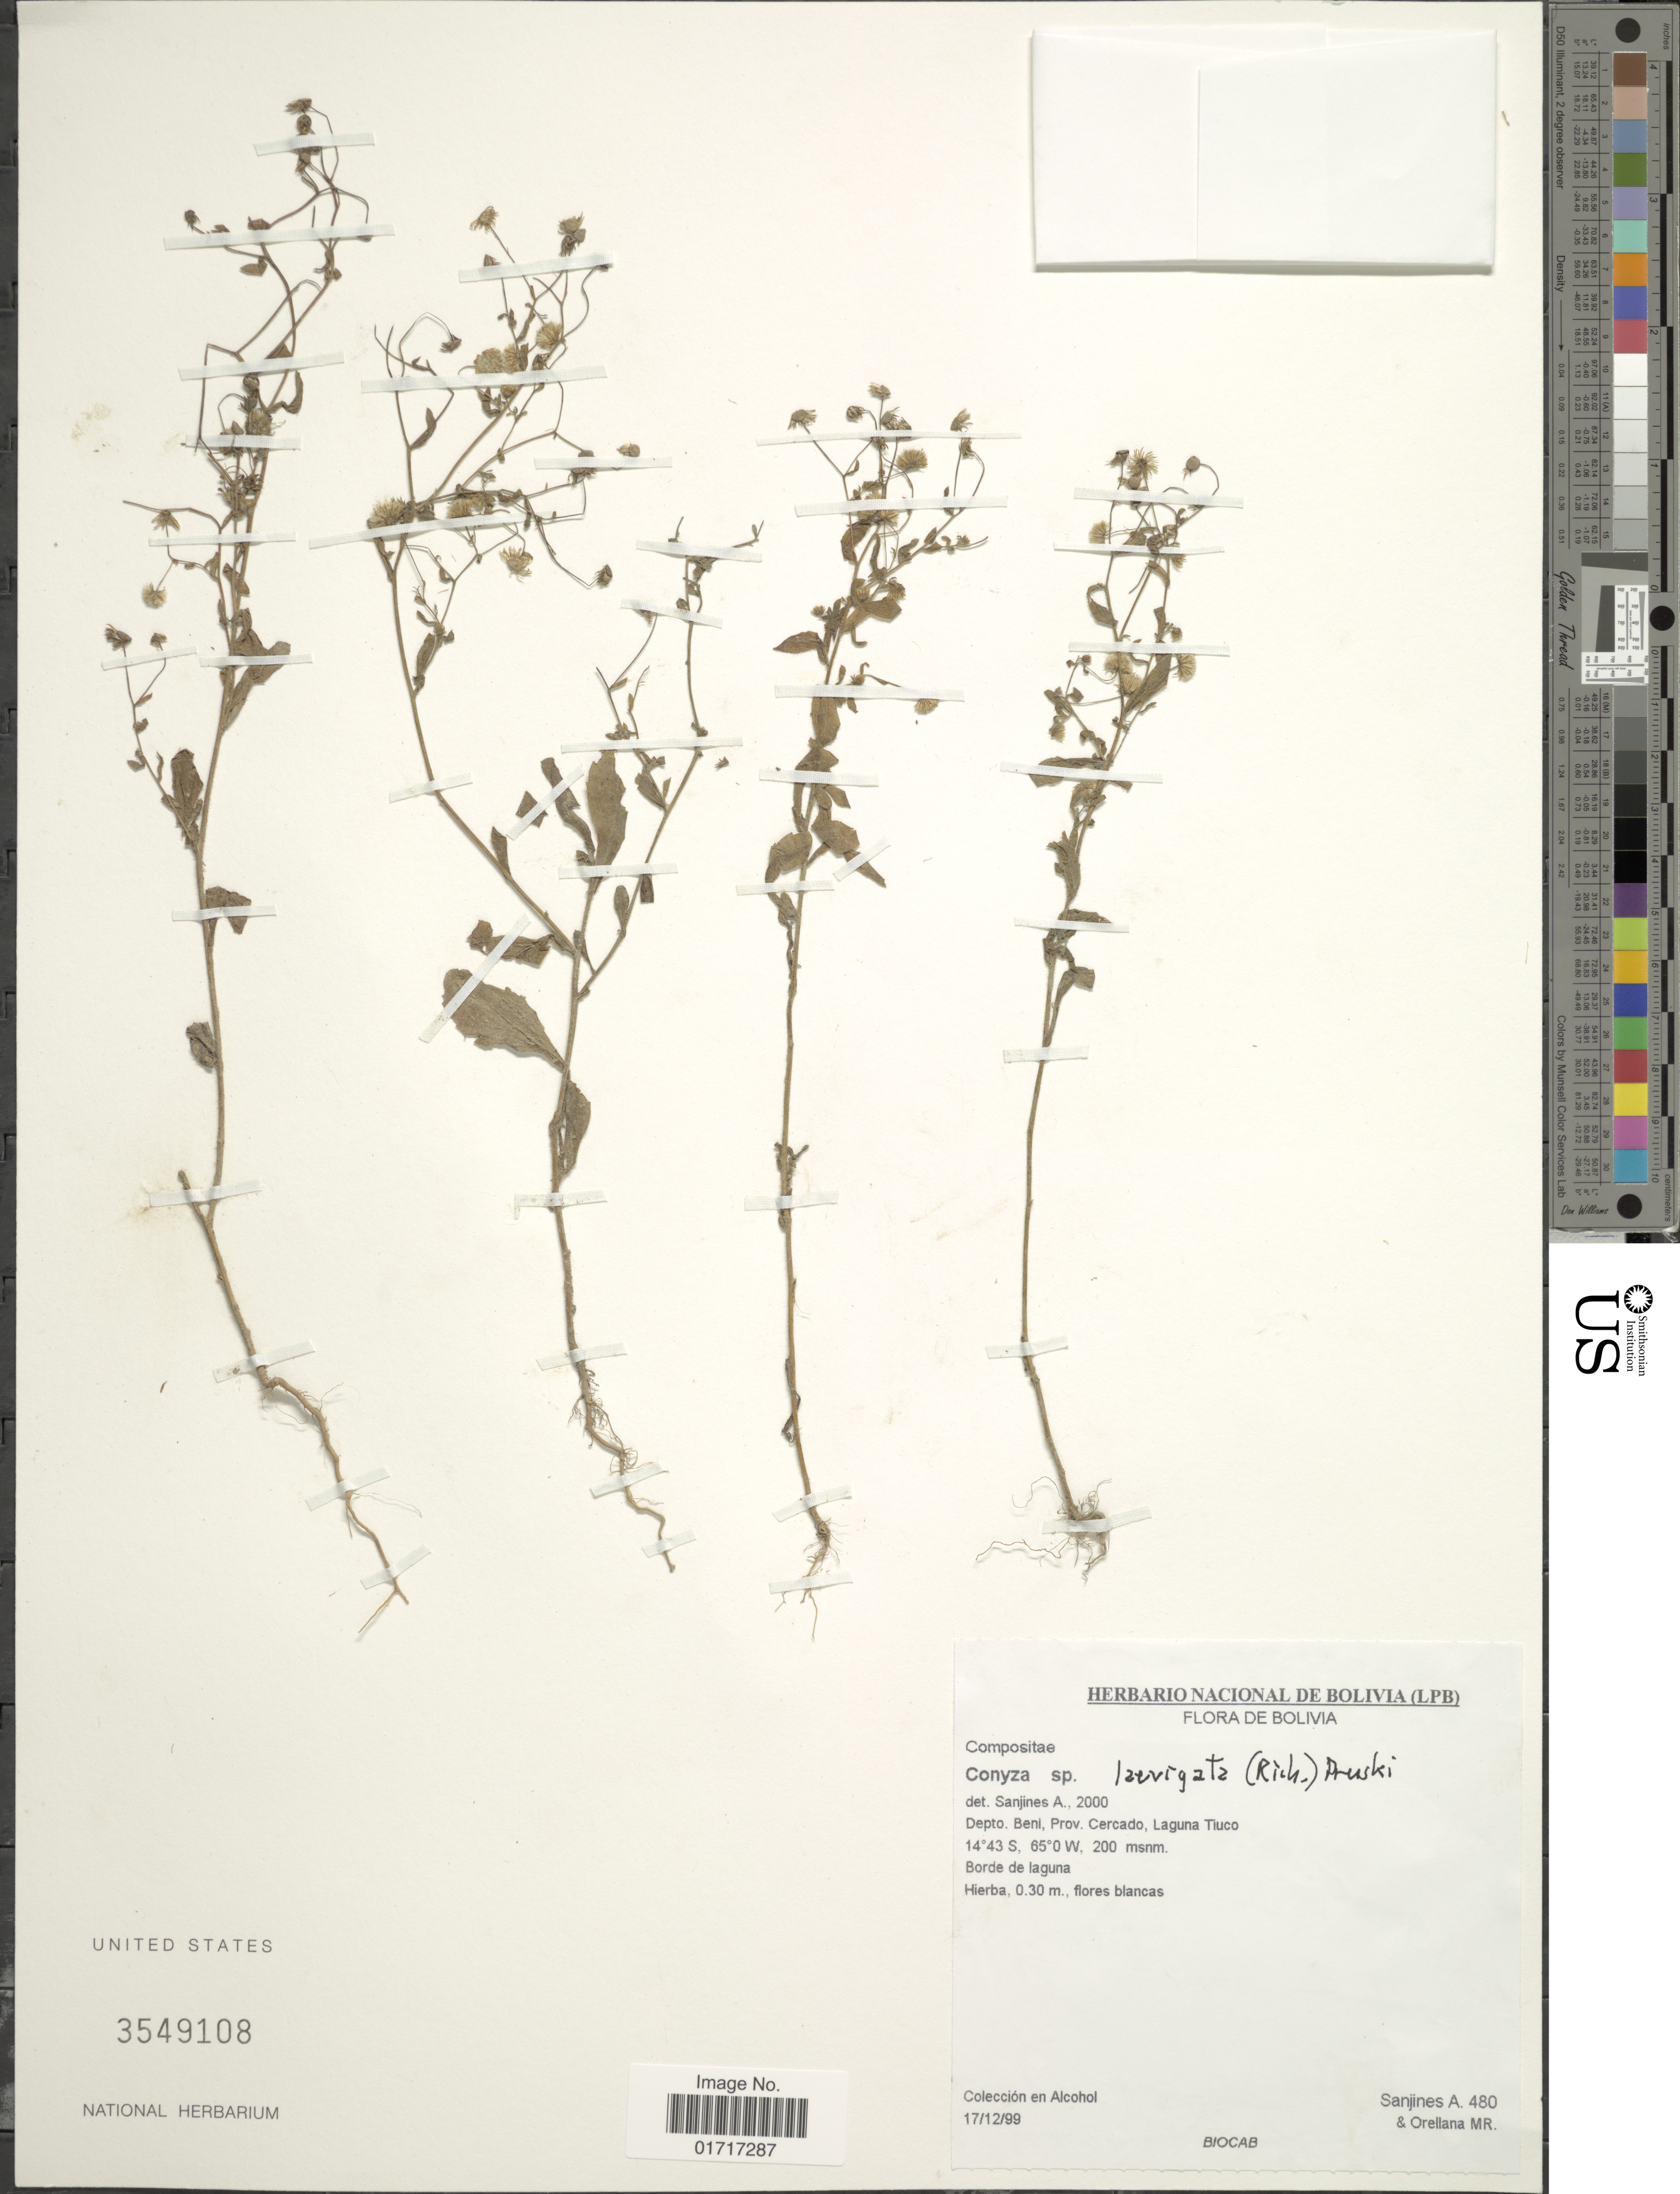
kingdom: Plantae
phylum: Tracheophyta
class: Magnoliopsida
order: Asterales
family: Asteraceae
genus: Conyza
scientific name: Conyza laevigata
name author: (Rich.) Pruski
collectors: A. Sanjines & M. Orellana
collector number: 480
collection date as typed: Transcribed d/m/y: 17/12/99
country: Bolivia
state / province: Beni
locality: Depto. Beni, Prov. Cercado, Laguna Tuco.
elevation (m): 200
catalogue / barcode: US 3549108